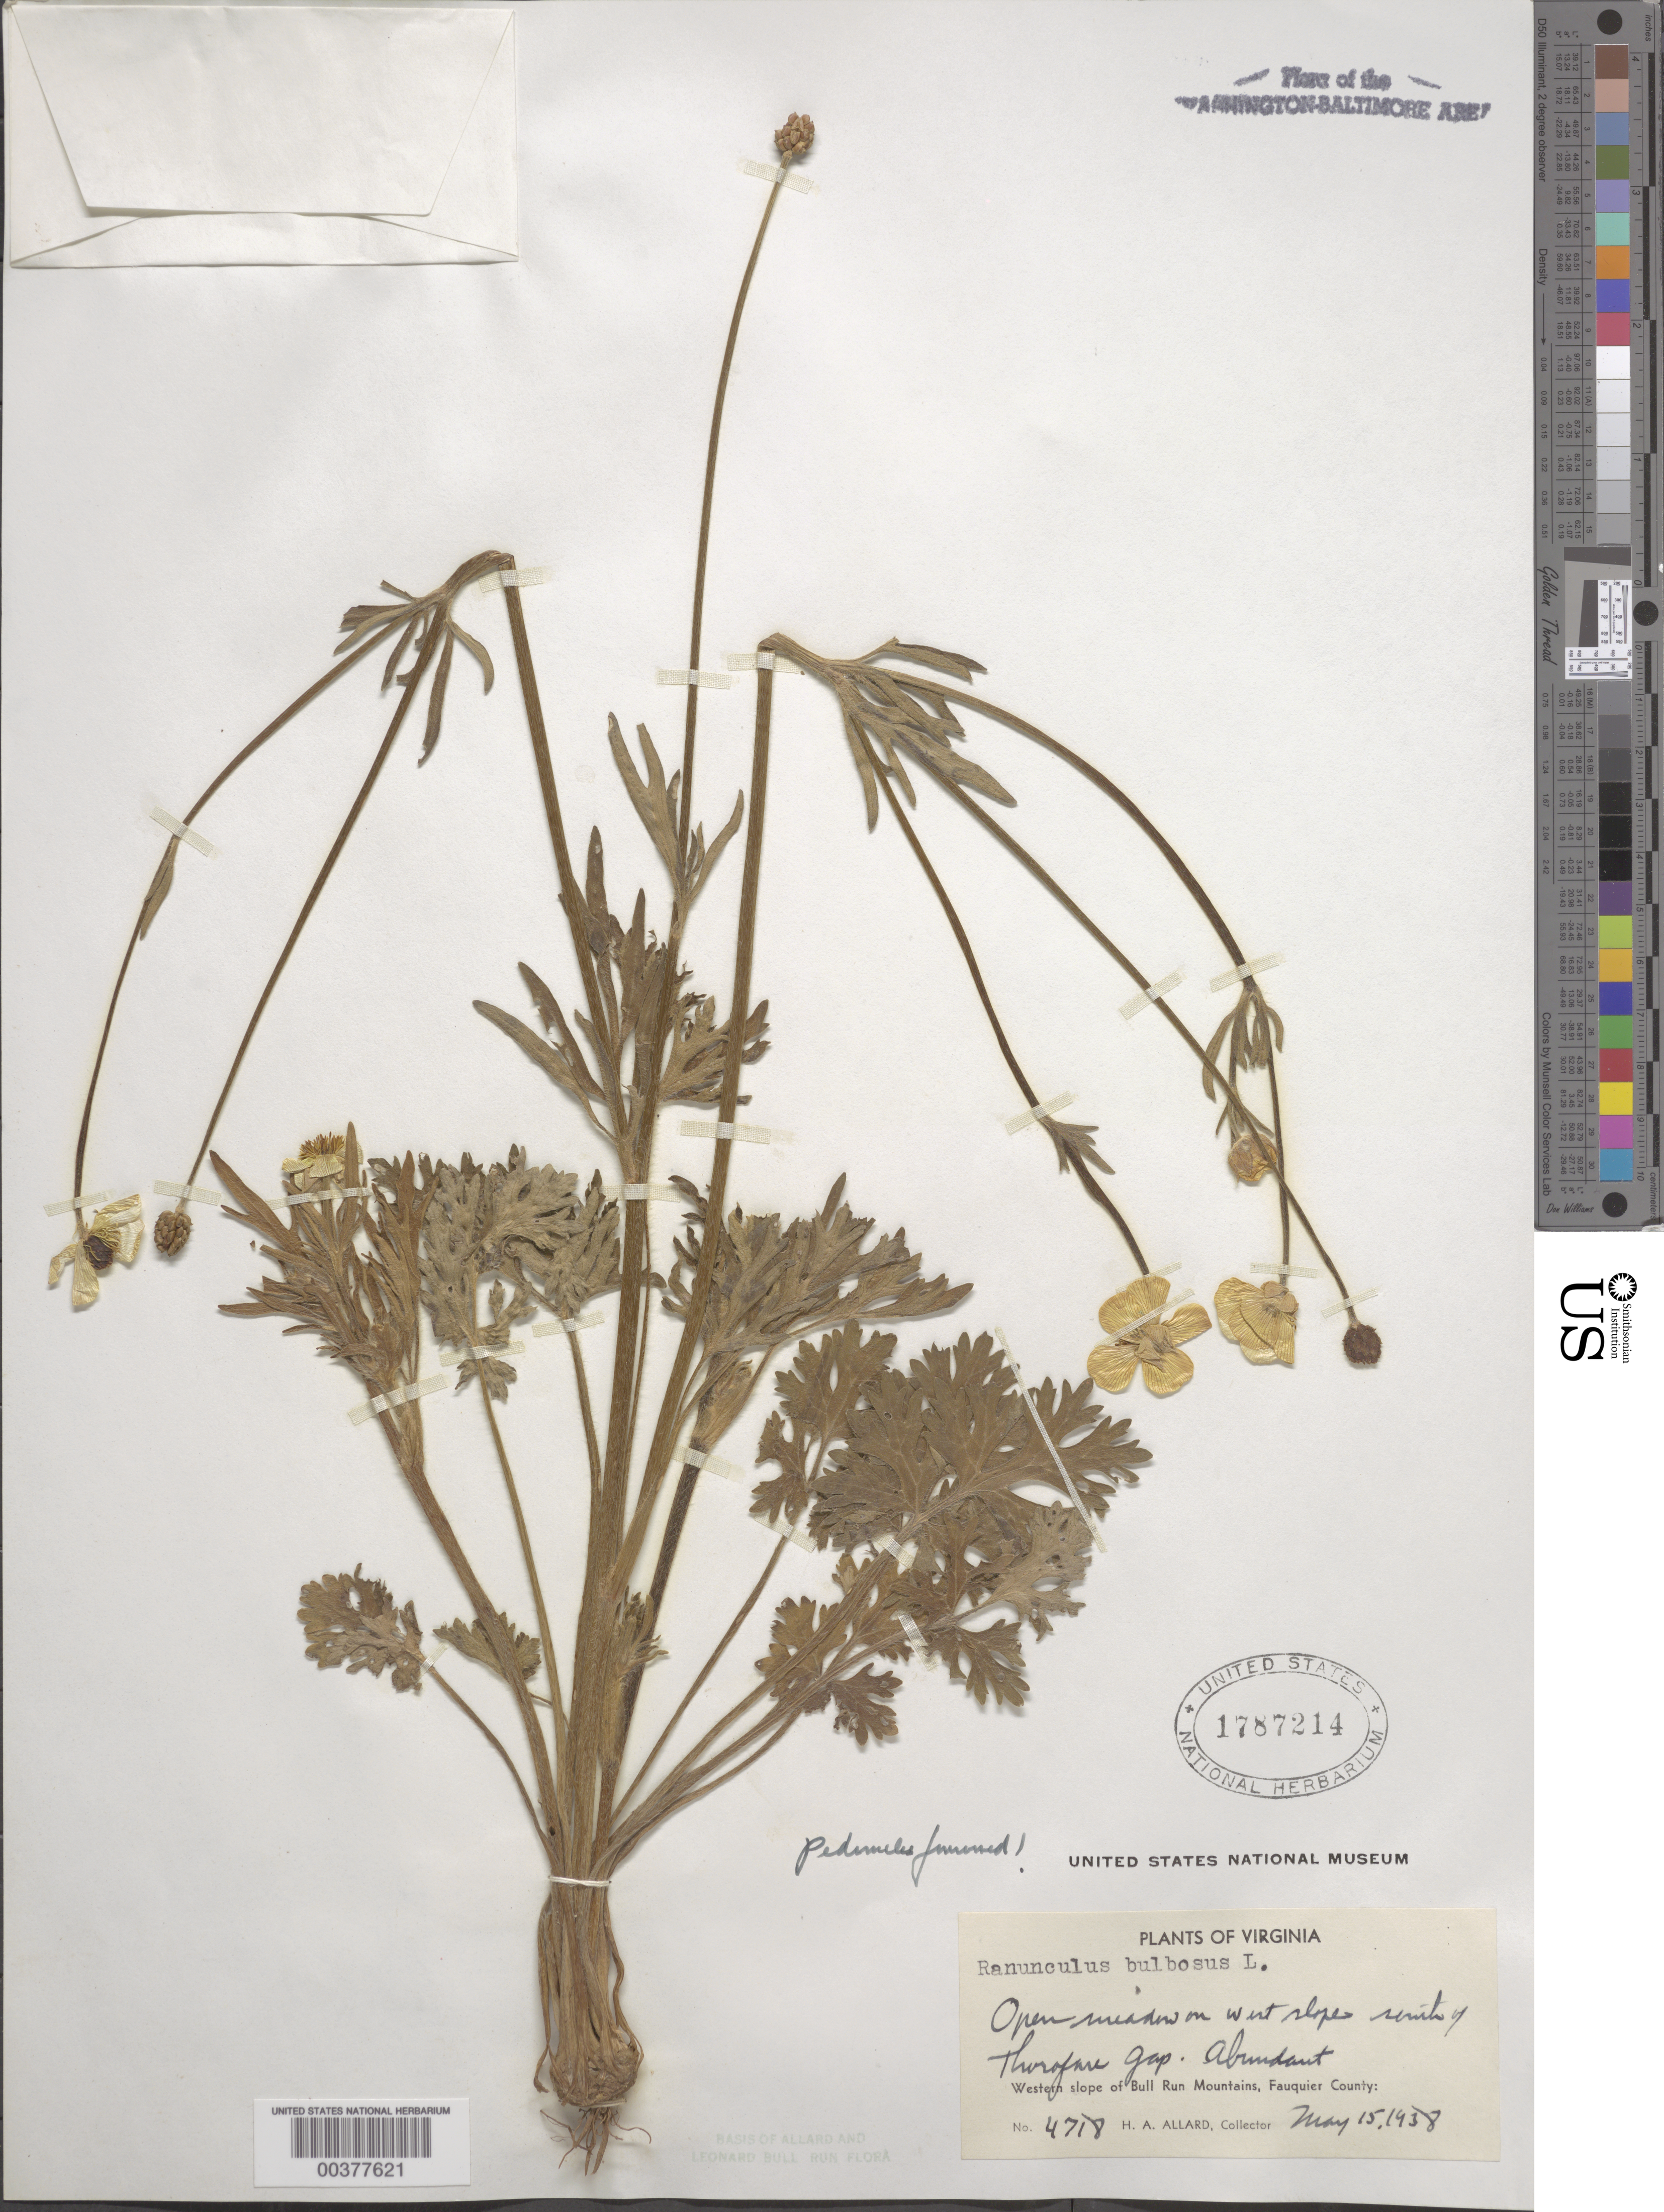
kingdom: Plantae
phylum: Tracheophyta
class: Magnoliopsida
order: Ranunculales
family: Ranunculaceae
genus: Ranunculus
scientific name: Ranunculus bulbosus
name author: L.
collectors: H. A. Allard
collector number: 4718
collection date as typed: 15 May 1938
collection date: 1938-05-15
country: United States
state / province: Virginia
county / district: Fauquier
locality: South of Thorofare Gap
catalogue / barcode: US 1787214